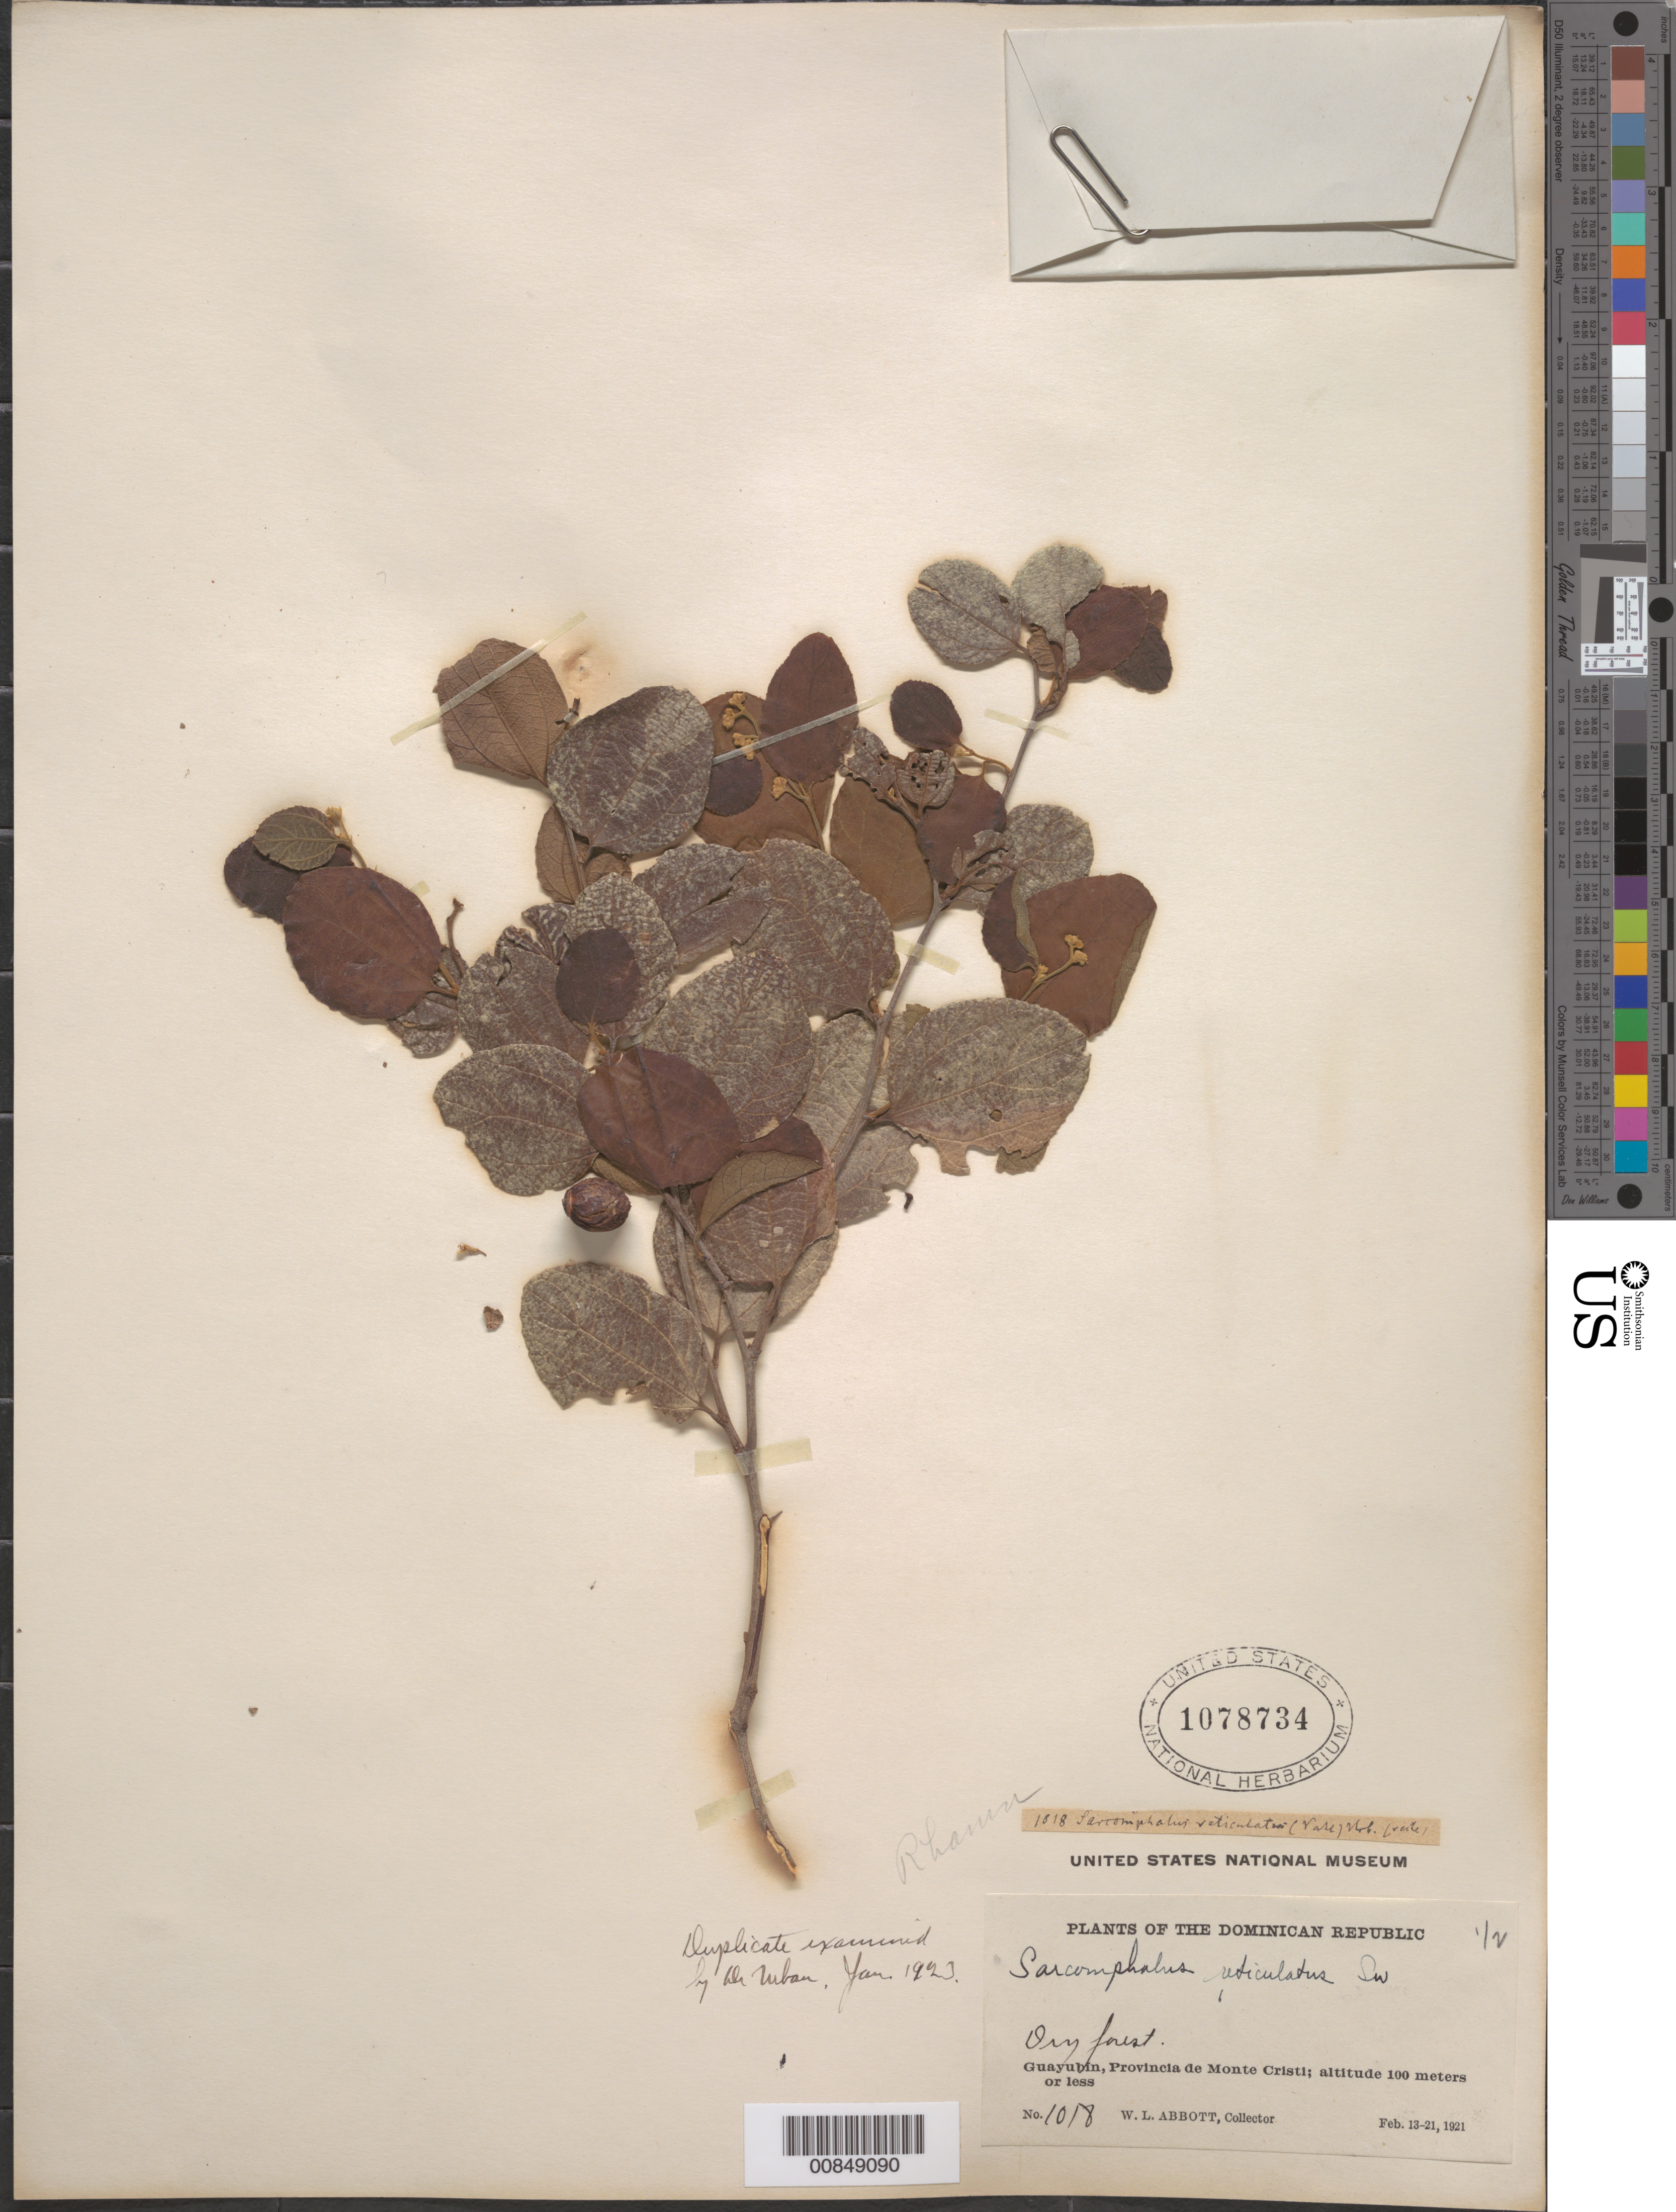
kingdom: Plantae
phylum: Tracheophyta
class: Magnoliopsida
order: Rosales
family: Rhamnaceae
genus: Sarcomphalus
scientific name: Sarcomphalus reticulatus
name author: (Vahl) Urb.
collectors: W. L. Abbott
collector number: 1018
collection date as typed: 13 Feb 1921 to 21 Feb 1921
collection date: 1921-02-13/1921-02-21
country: Dominican Republic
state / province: Monte Cristi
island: Hispaniola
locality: Guayubin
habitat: Dry forest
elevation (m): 100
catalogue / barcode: US 1078734